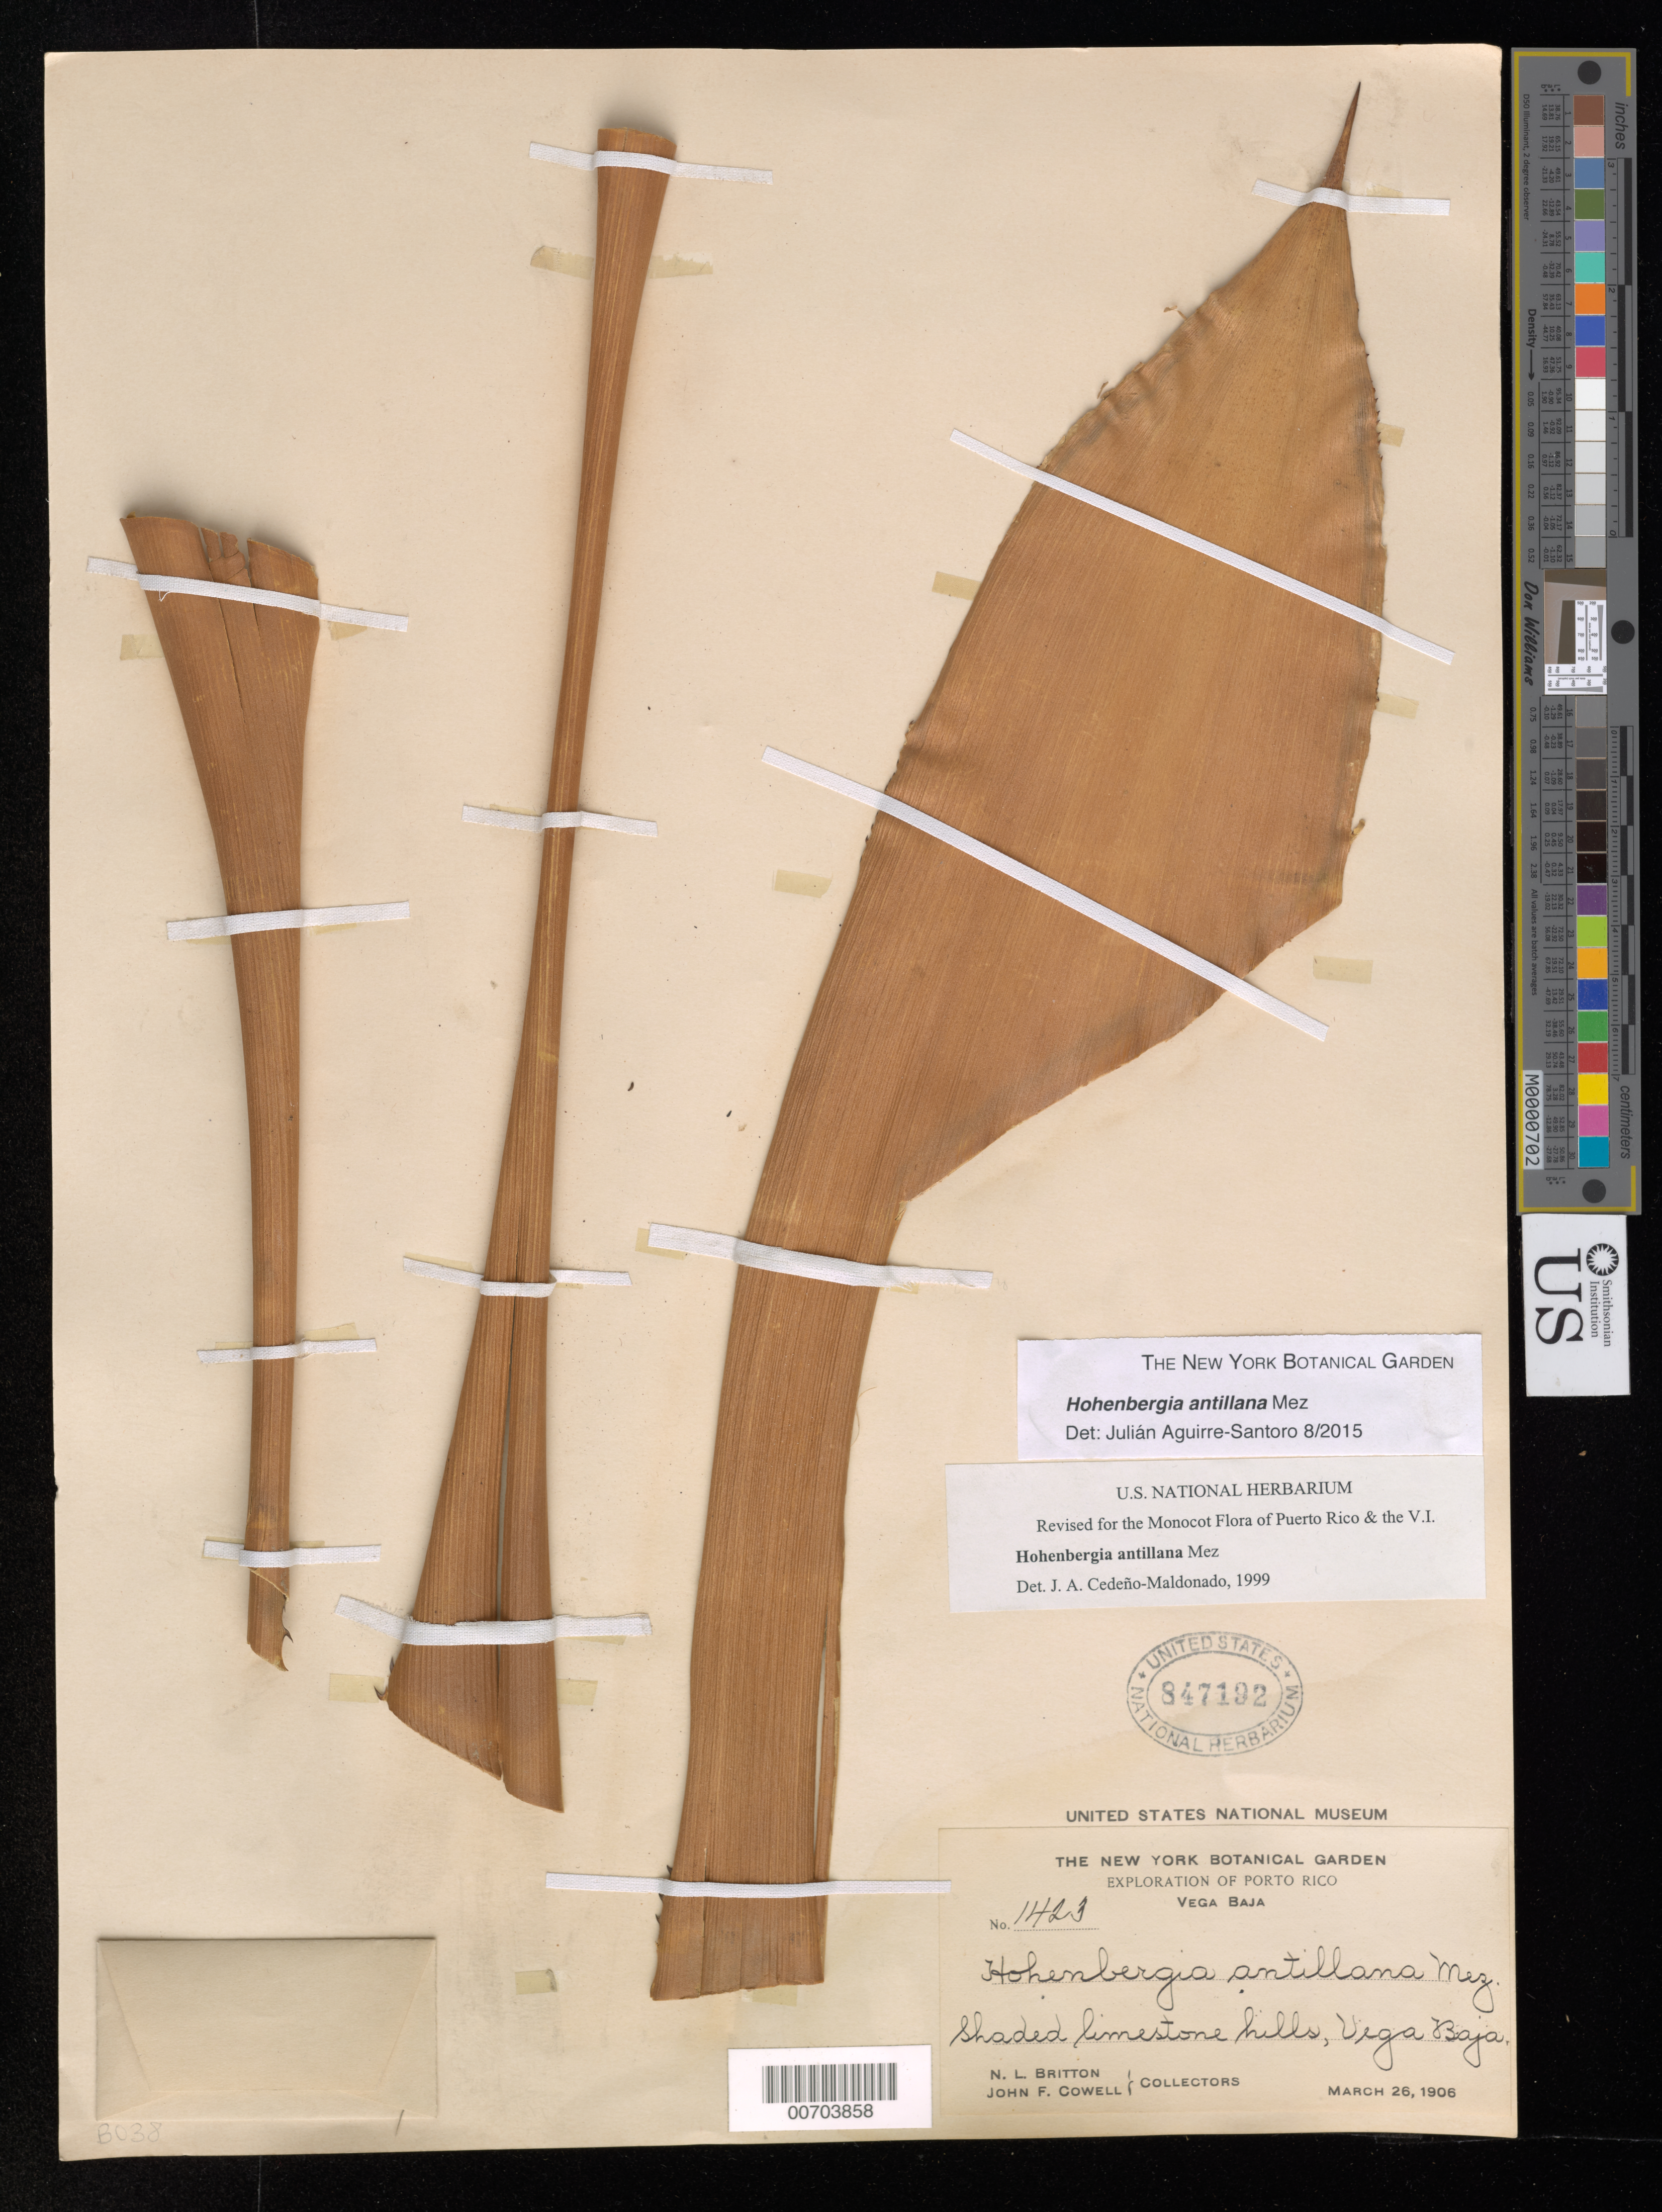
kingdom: Plantae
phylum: Tracheophyta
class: Liliopsida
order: Poales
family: Bromeliaceae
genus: Hohenbergia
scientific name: Hohenbergia antillana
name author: Mez in A. DC.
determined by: Cedeño-Maldonado, J. A.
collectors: N. Britton & J. F. Cowell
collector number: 1423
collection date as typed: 26 Mar 1906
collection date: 1906-03-26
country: Puerto Rico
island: Greater Antilles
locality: Vega Baja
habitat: shaded limestone hills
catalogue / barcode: US 847192